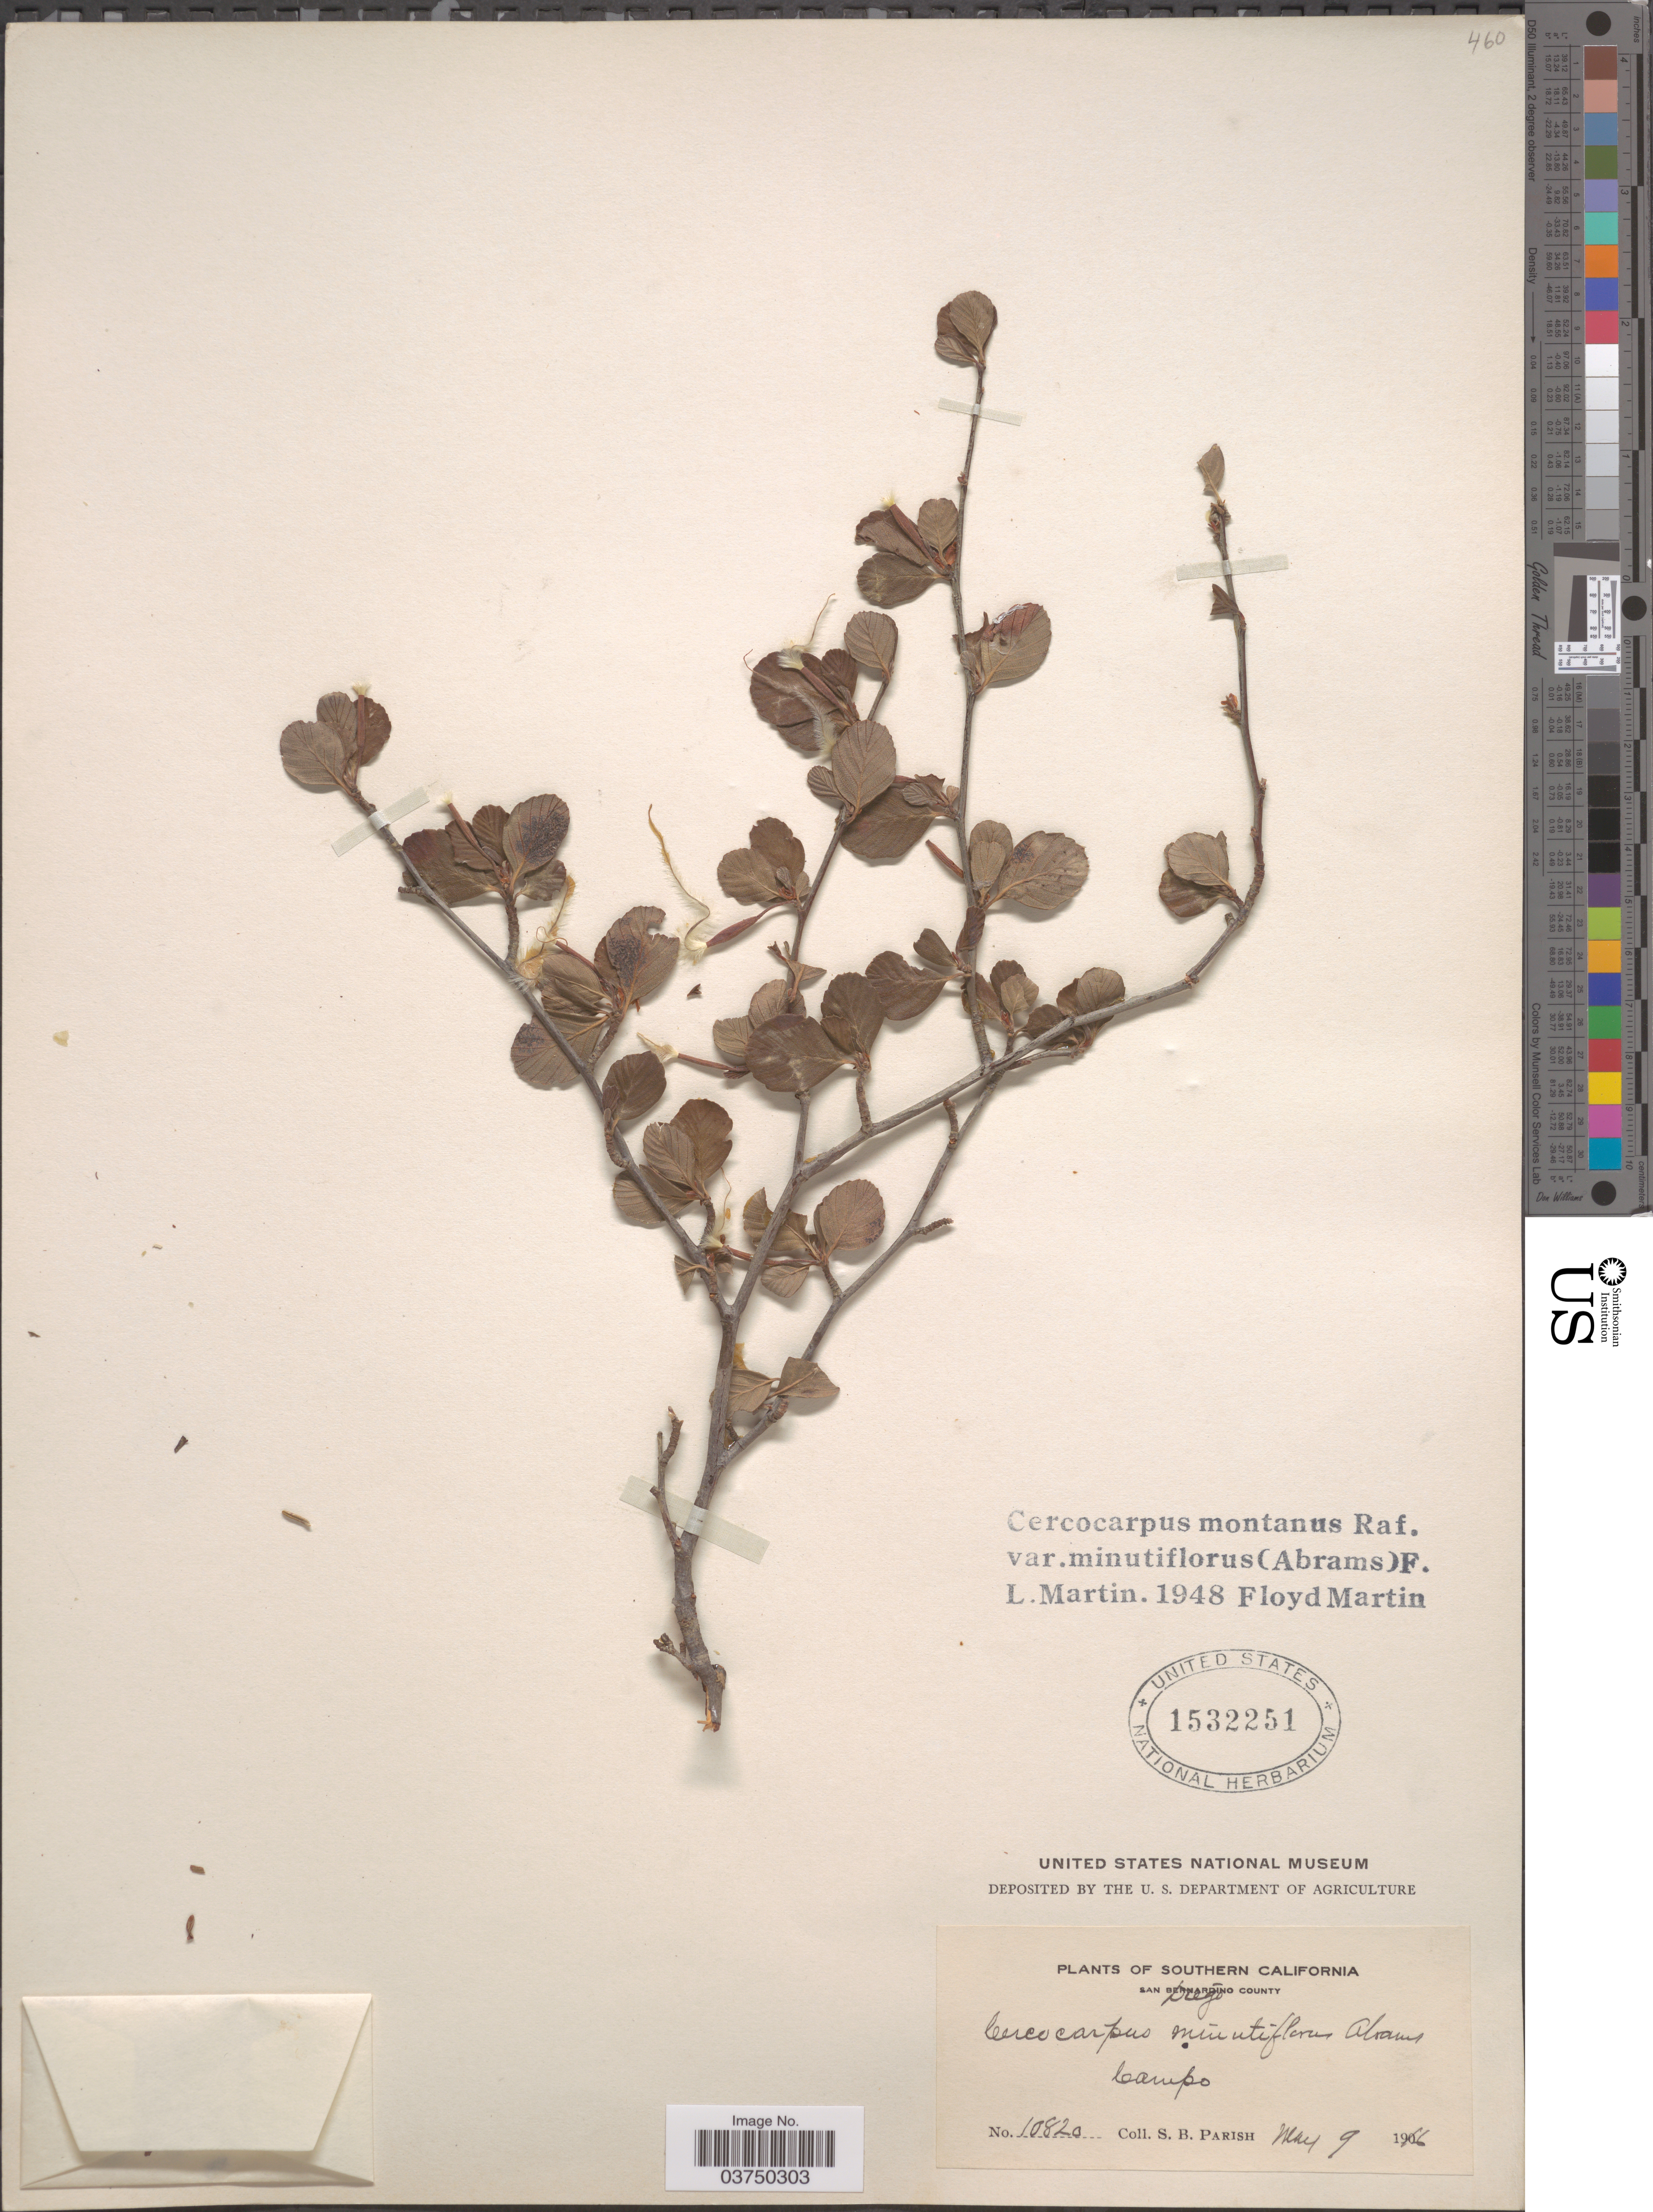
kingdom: Plantae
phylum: Tracheophyta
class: Magnoliopsida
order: Rosales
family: Rosaceae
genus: Cercocarpus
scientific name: Cercocarpus montanus var. minutiflorus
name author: (Abrams) F.L. Martin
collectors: S. B. Parish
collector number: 10820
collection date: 1916-05-09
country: United States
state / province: California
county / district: San Diego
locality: Southern California. San Diego County. Campo.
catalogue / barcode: US 1532251